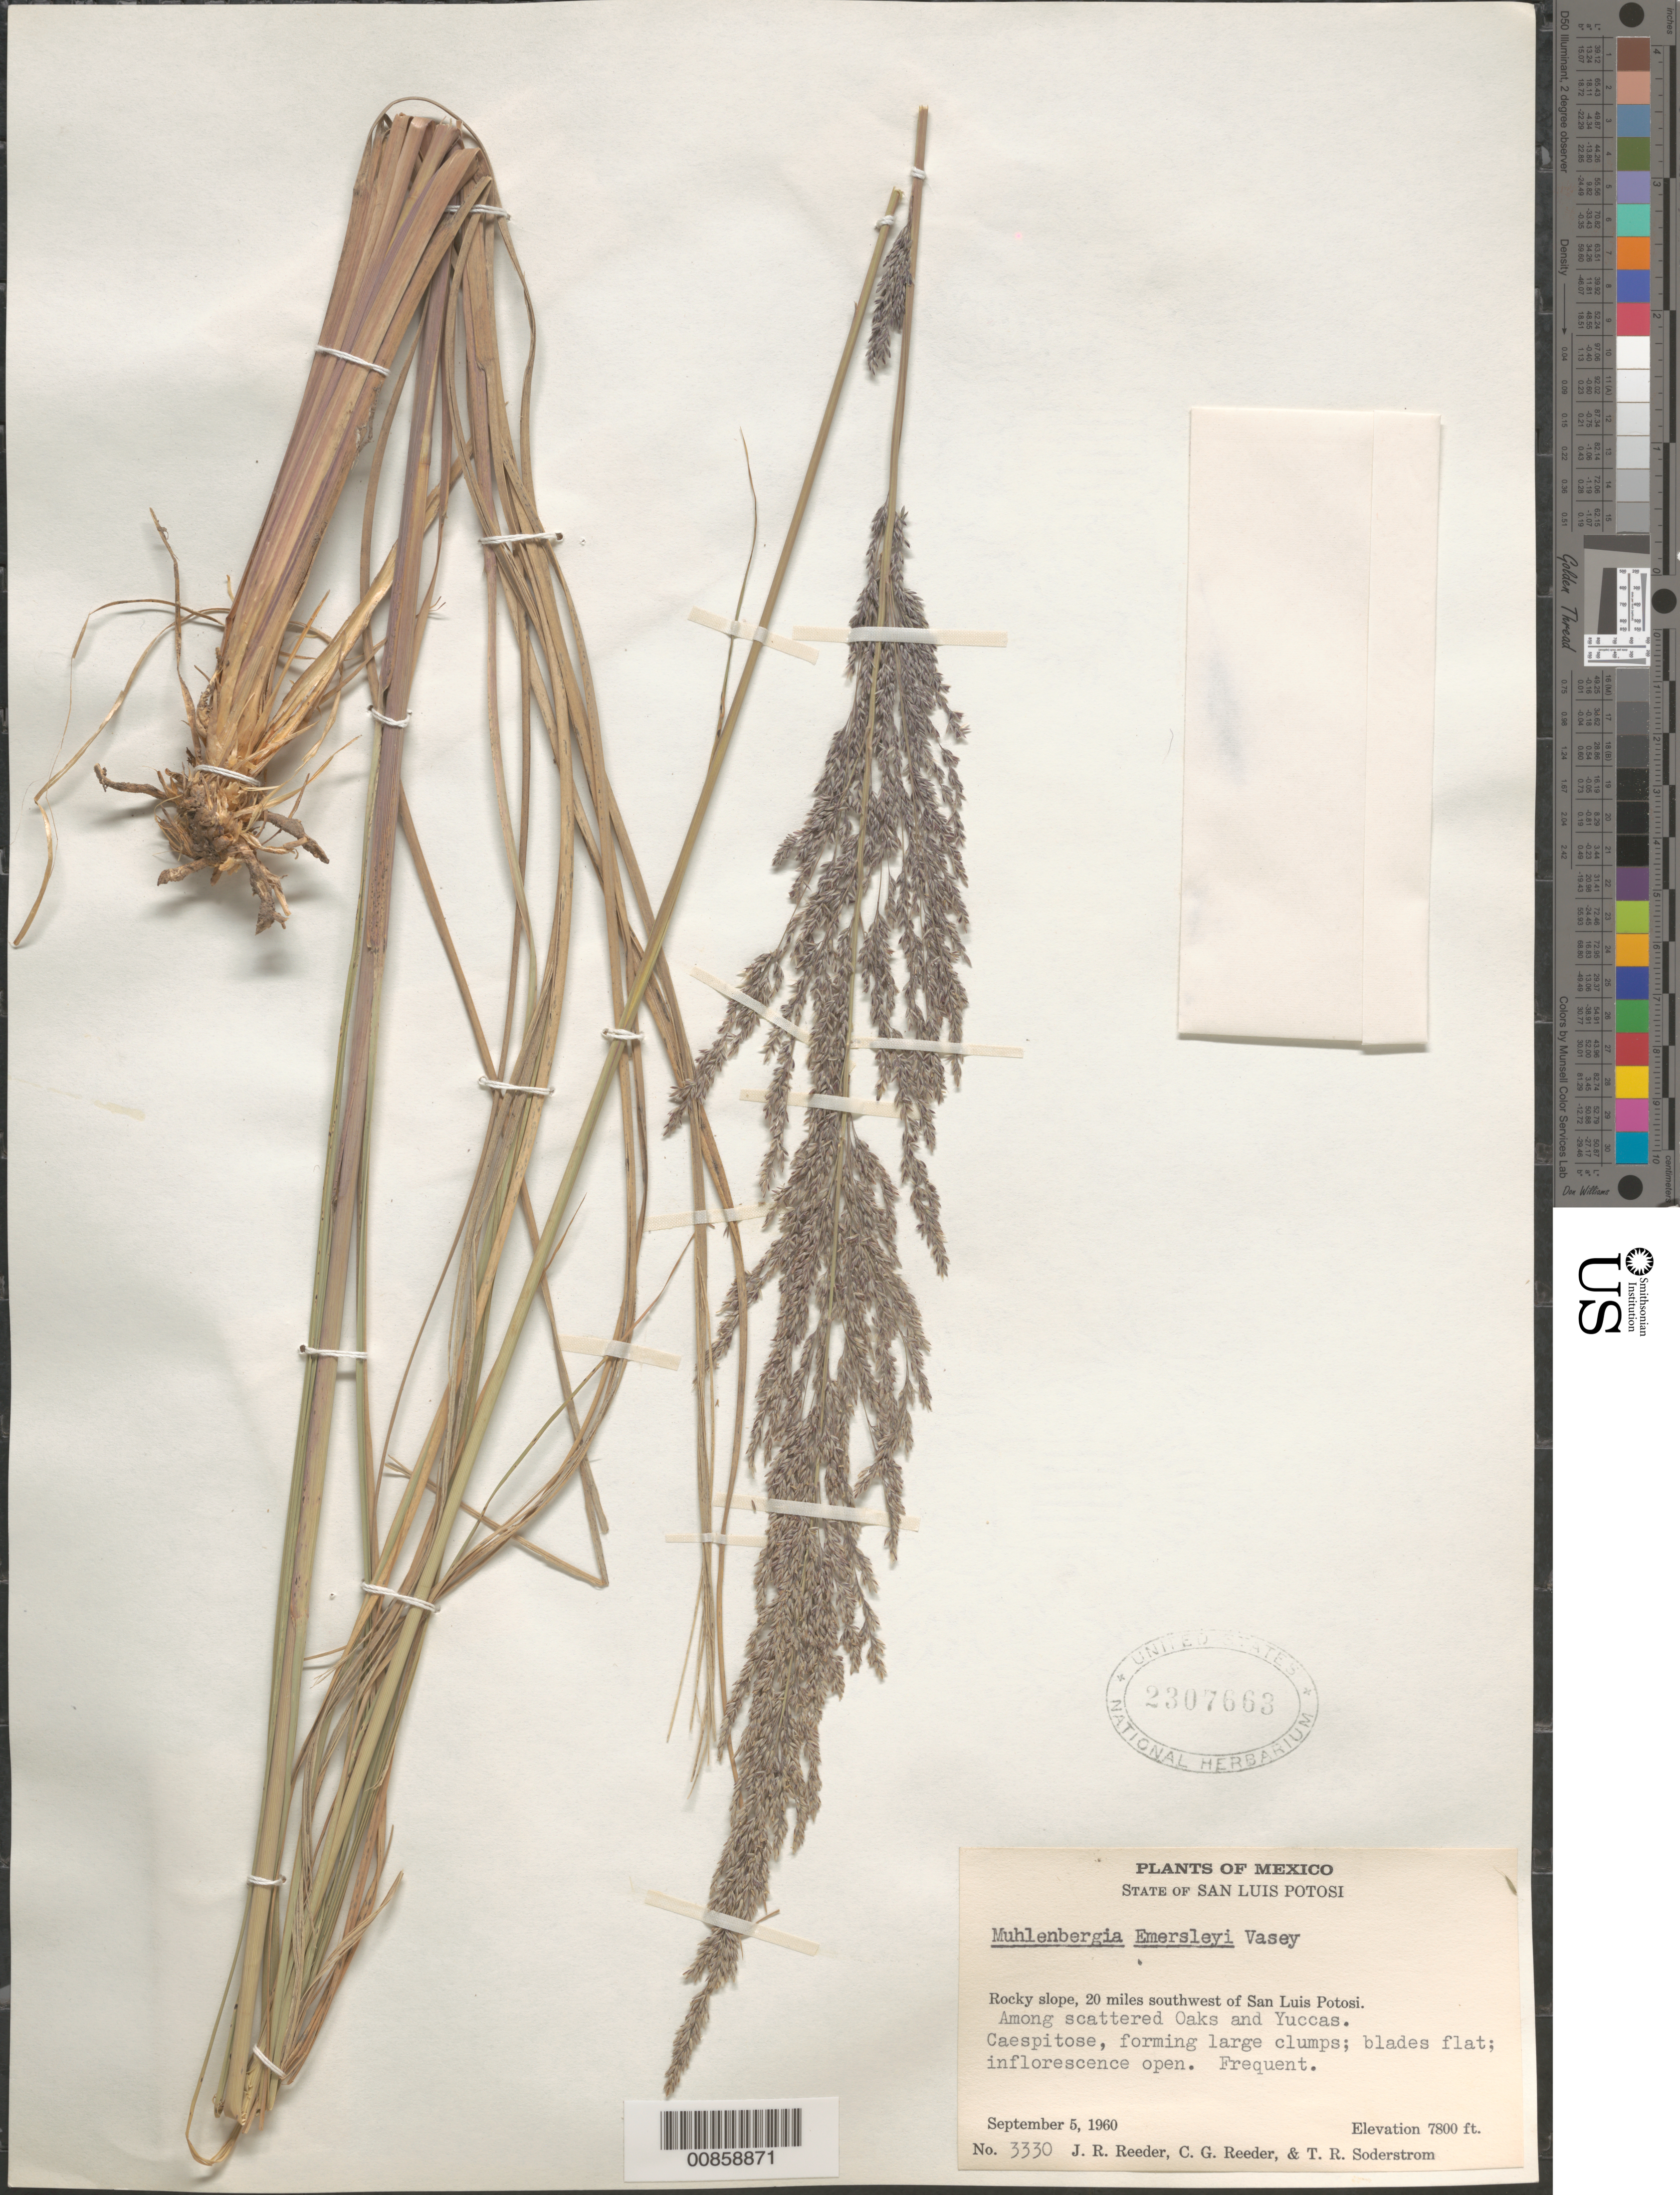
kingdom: Plantae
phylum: Tracheophyta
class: Liliopsida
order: Poales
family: Poaceae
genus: Muhlenbergia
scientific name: Muhlenbergia emersleyi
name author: Vasey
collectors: J. R. Reeder, C. G. Reeder & T. R. Soderstrom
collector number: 3330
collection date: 1960-09-05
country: Mexico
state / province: San Luis Potosí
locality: Rocky slope, 20 miles southwest of San Luis Potosi.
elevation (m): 2377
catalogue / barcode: US 2307663